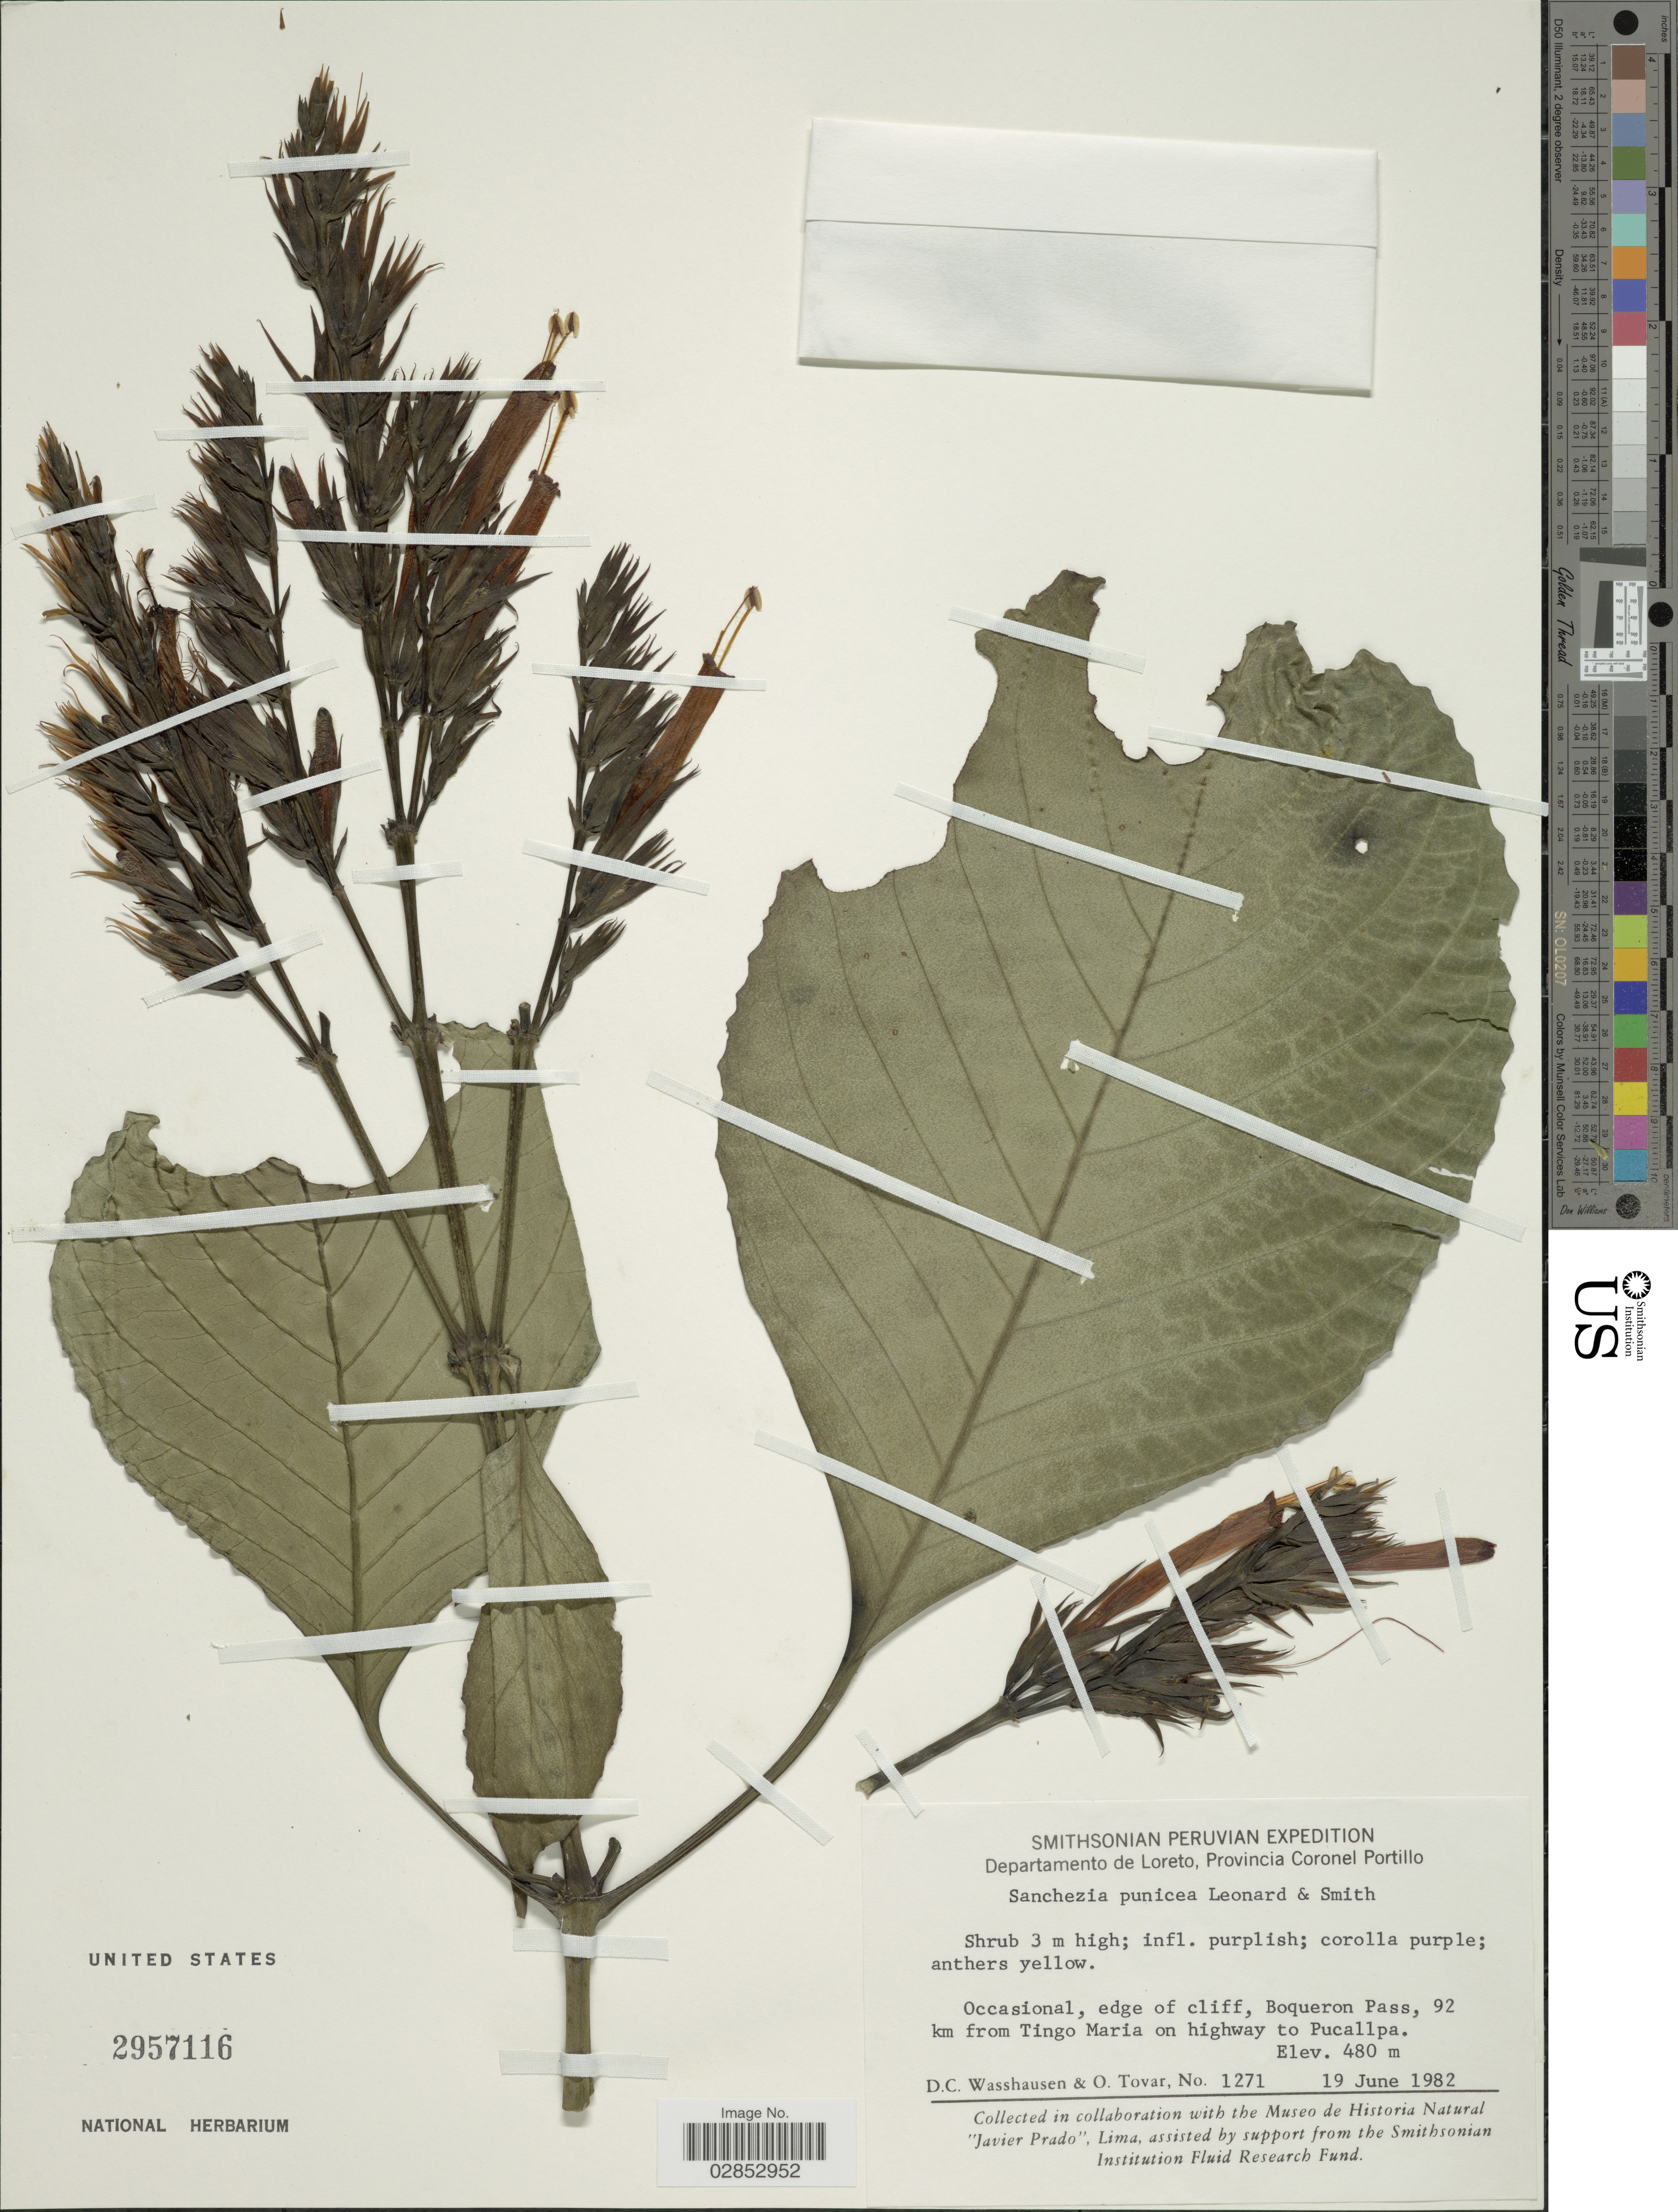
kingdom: Plantae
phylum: Tracheophyta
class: Magnoliopsida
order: Lamiales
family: Acanthaceae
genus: Sanchezia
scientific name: Sanchezia klugii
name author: Leonard & L.B. Sm.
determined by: Azevedo, Igor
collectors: D. C. Wasshausen & Ó. Tovar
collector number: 1271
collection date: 1982-06-19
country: Peru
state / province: Loreto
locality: Departamento de Loreto, Provincia Coronel Portillo, Boqueron Pass, 92 km from Tingo Maria on highway to Pucallpa.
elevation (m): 480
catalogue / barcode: US 2957116